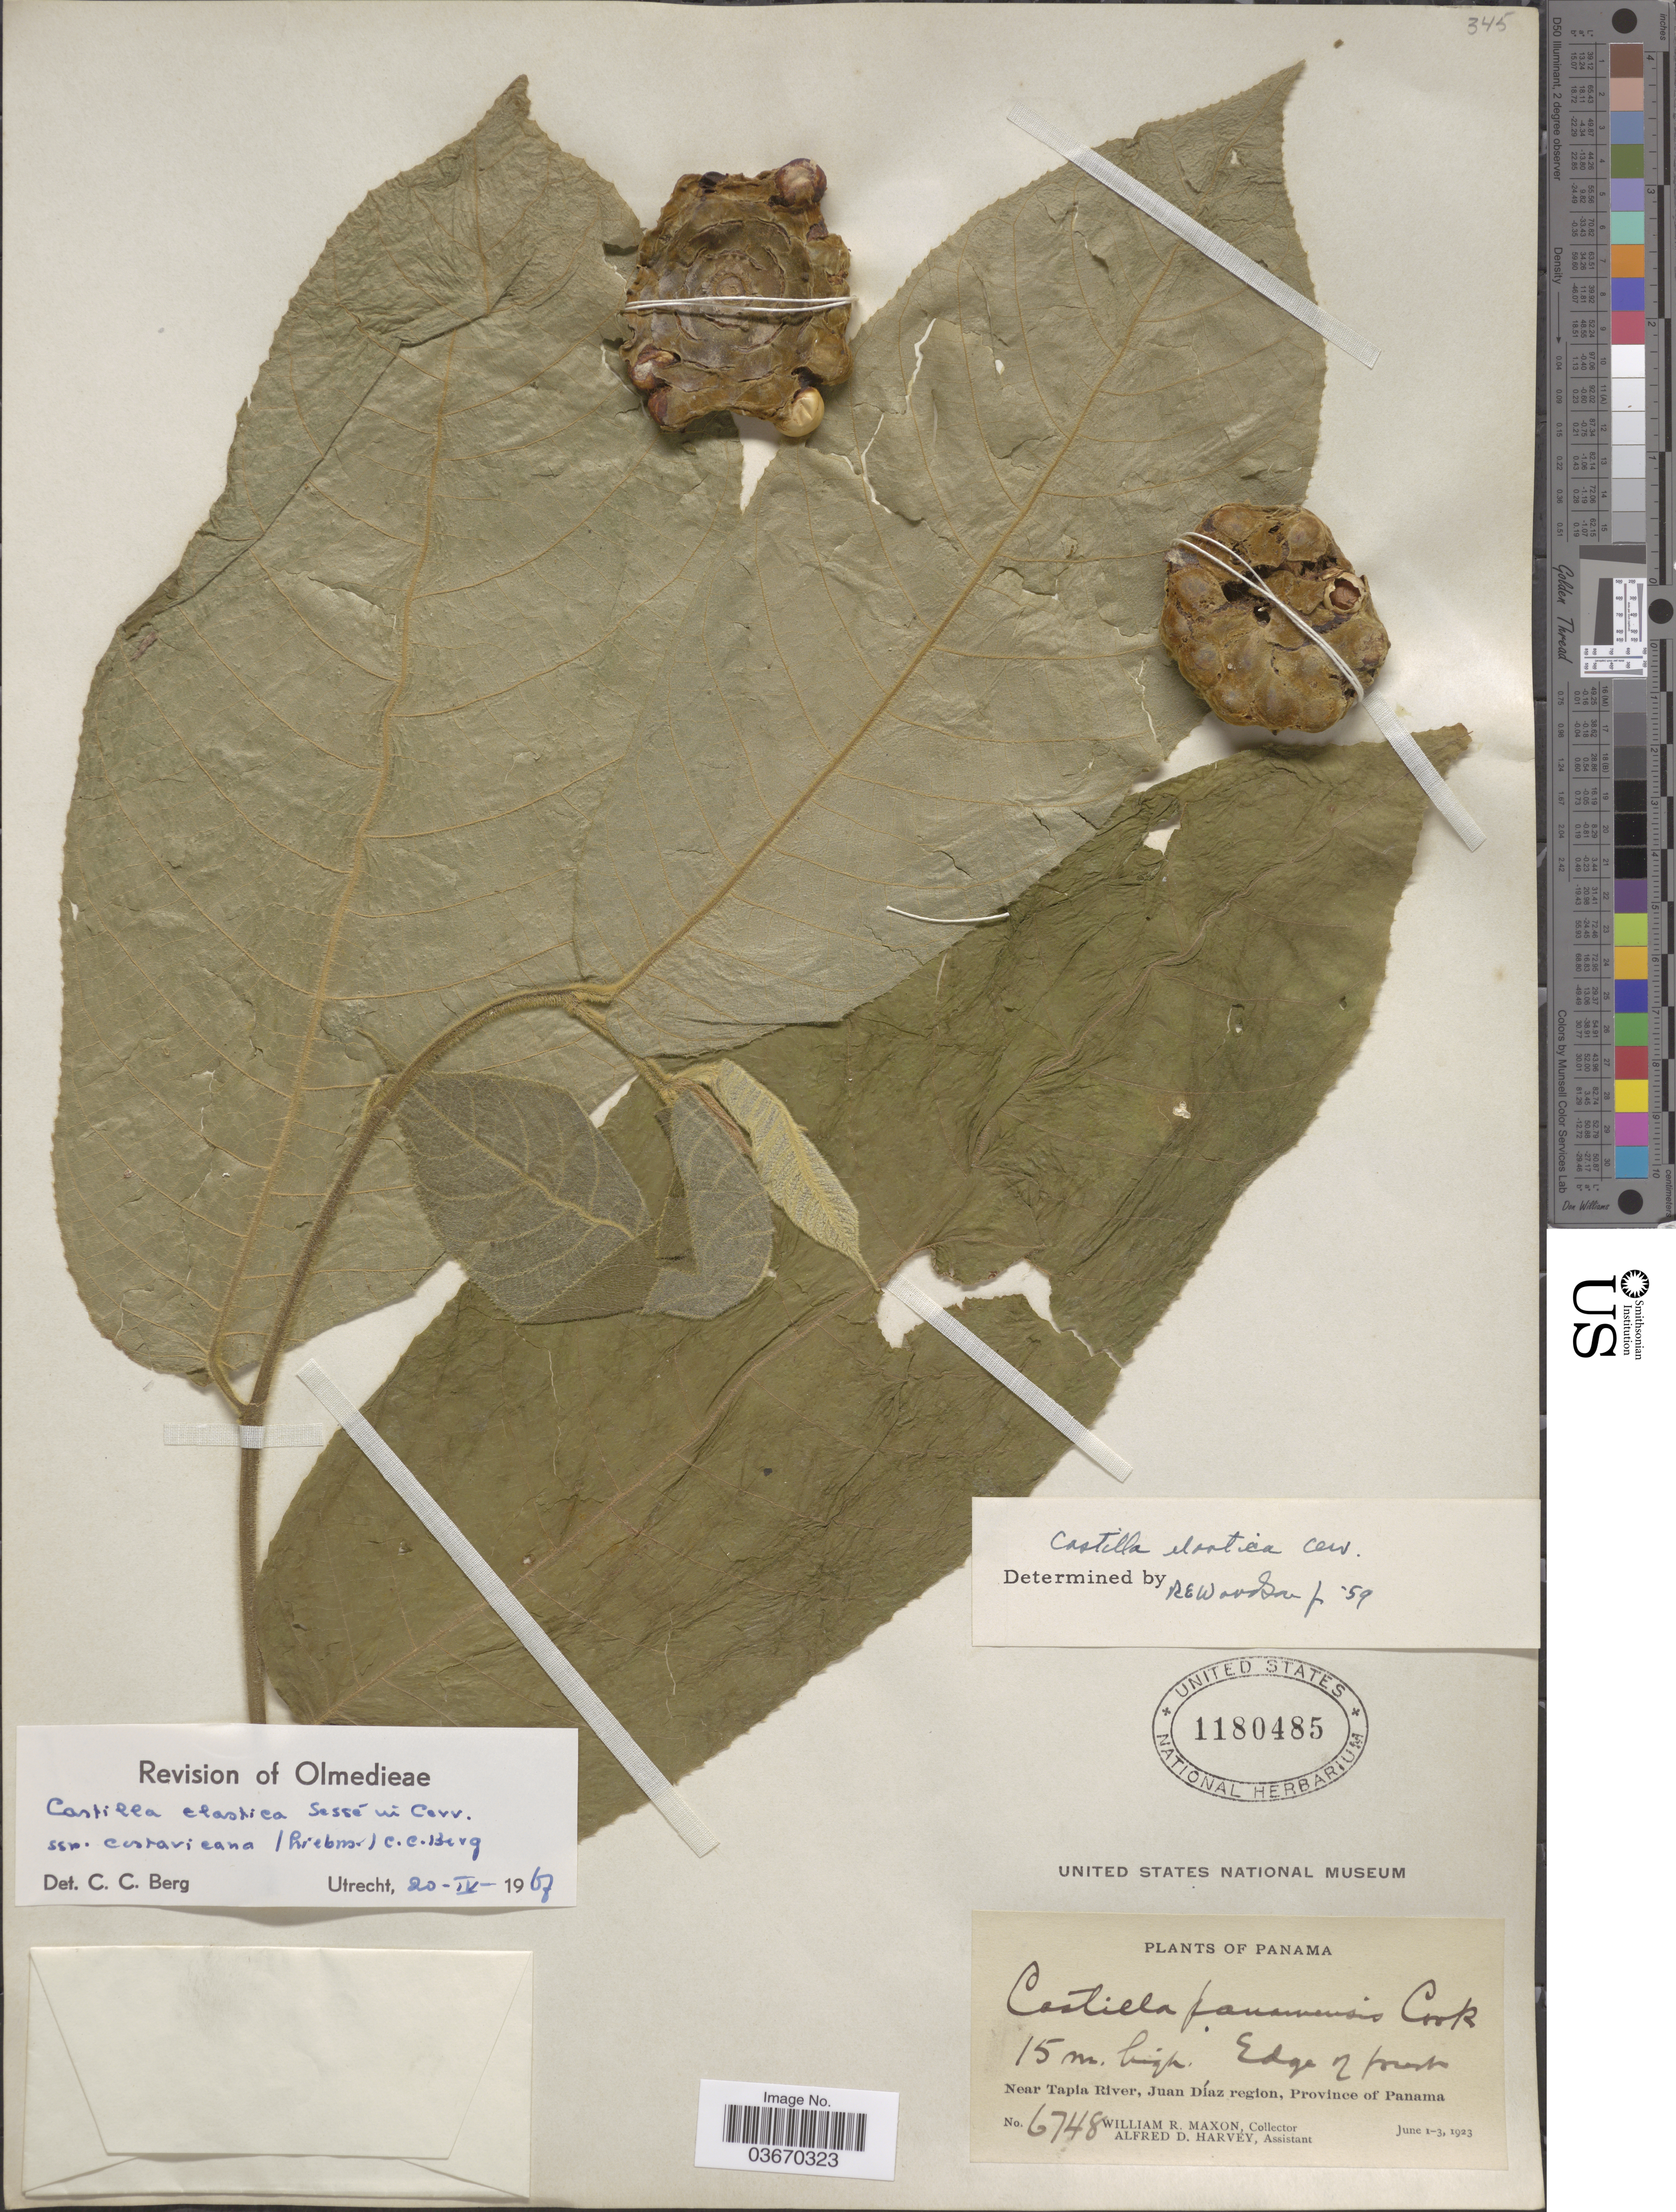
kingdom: Plantae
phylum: Tracheophyta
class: Magnoliopsida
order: Rosales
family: Moraceae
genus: Castilla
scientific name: Castilla elastica subsp. costaricana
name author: (Liebm.) C.C. Berg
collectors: W. R. Maxon & A. D. Harvey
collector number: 6748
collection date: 1923-06-01/1923-06-03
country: Panama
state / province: Panamá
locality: Near Tapia River, Juan Díaz region, Province of Panama.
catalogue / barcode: US 1180485